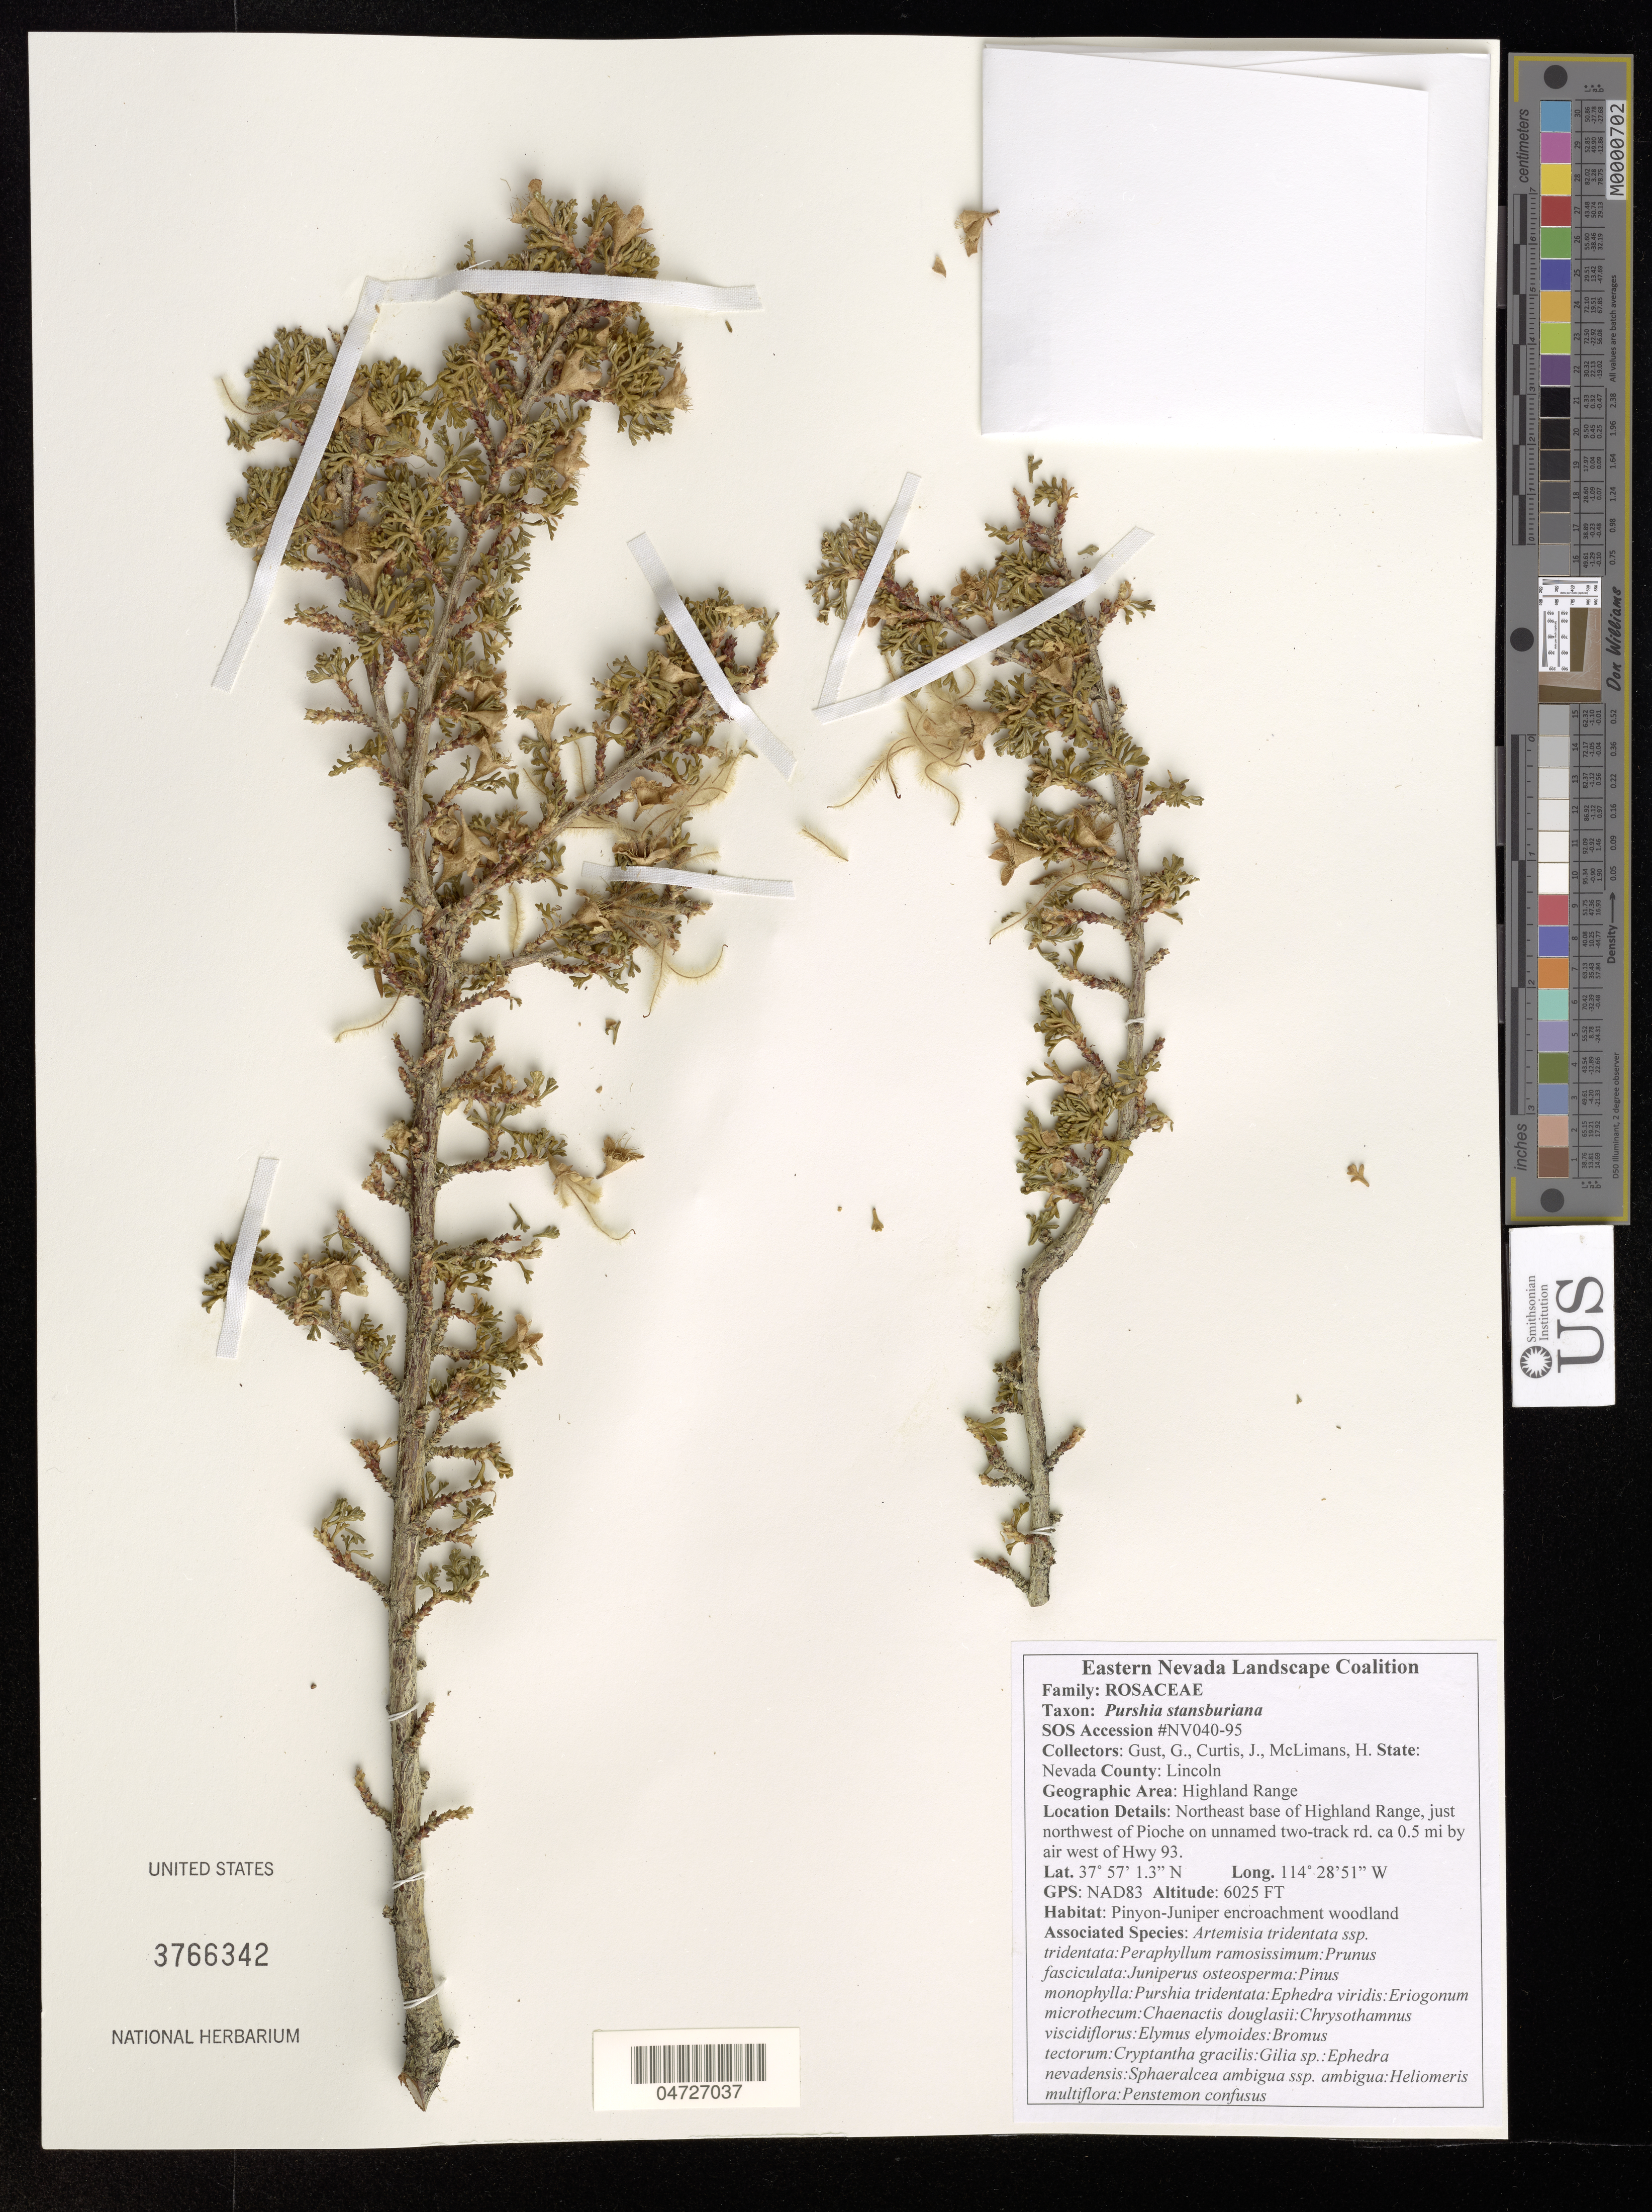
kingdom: Plantae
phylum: Tracheophyta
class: Magnoliopsida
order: Rosales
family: Rosaceae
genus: Purshia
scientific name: Purshia stansburyana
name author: (Torr.) Henrickson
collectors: G. Gust, J. Curtis & H. McLimans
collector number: NV040-95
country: United States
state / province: Nevada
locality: County: Lincoln. Highland Range. Northeast base of Highland Range, just northwest of Pioche on unnamed two-track rd. ca 0.5 mi by air west of Hwy 93.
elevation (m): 1836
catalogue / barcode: US 3766342